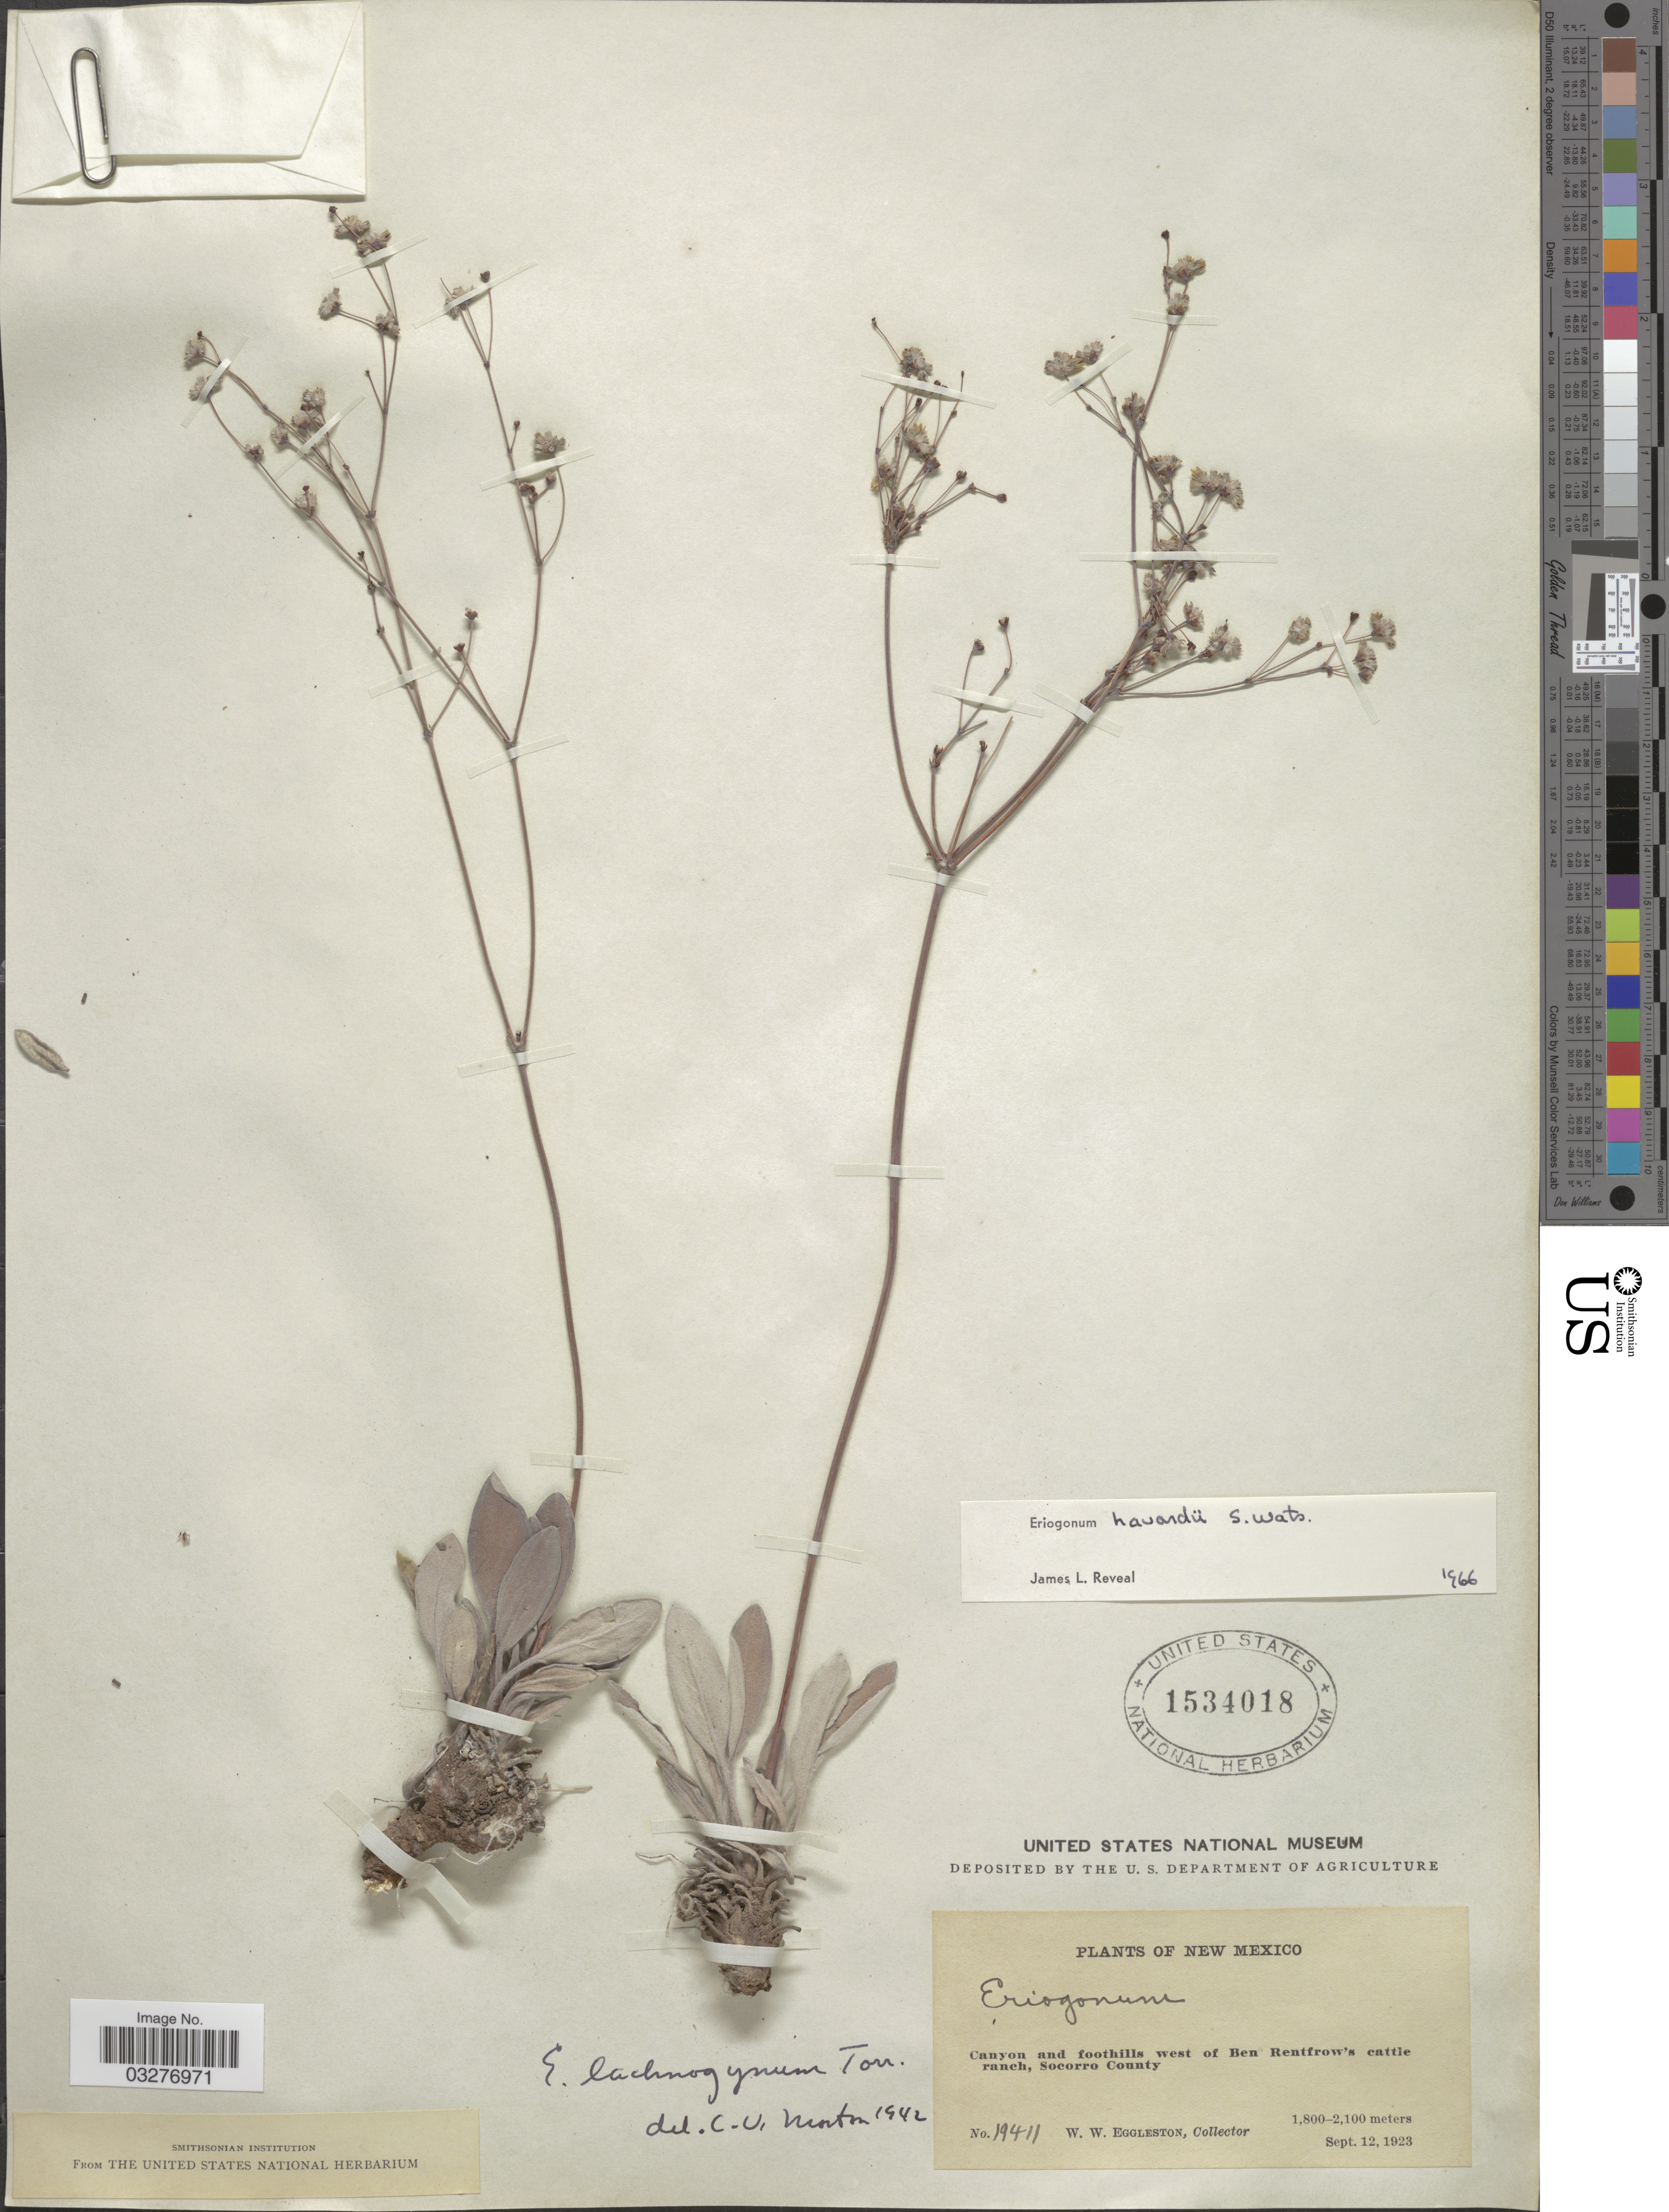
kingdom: Plantae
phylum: Tracheophyta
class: Magnoliopsida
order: Caryophyllales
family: Polygonaceae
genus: Eriogonum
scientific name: Eriogonum havardii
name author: S. Watson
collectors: W. W. Eggleston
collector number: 19411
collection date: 1923-09-12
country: United States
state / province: New Mexico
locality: Canyon and foothills west of Ben Rentfrow's cattle ranch, Socorro County.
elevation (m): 1800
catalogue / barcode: US 1534018